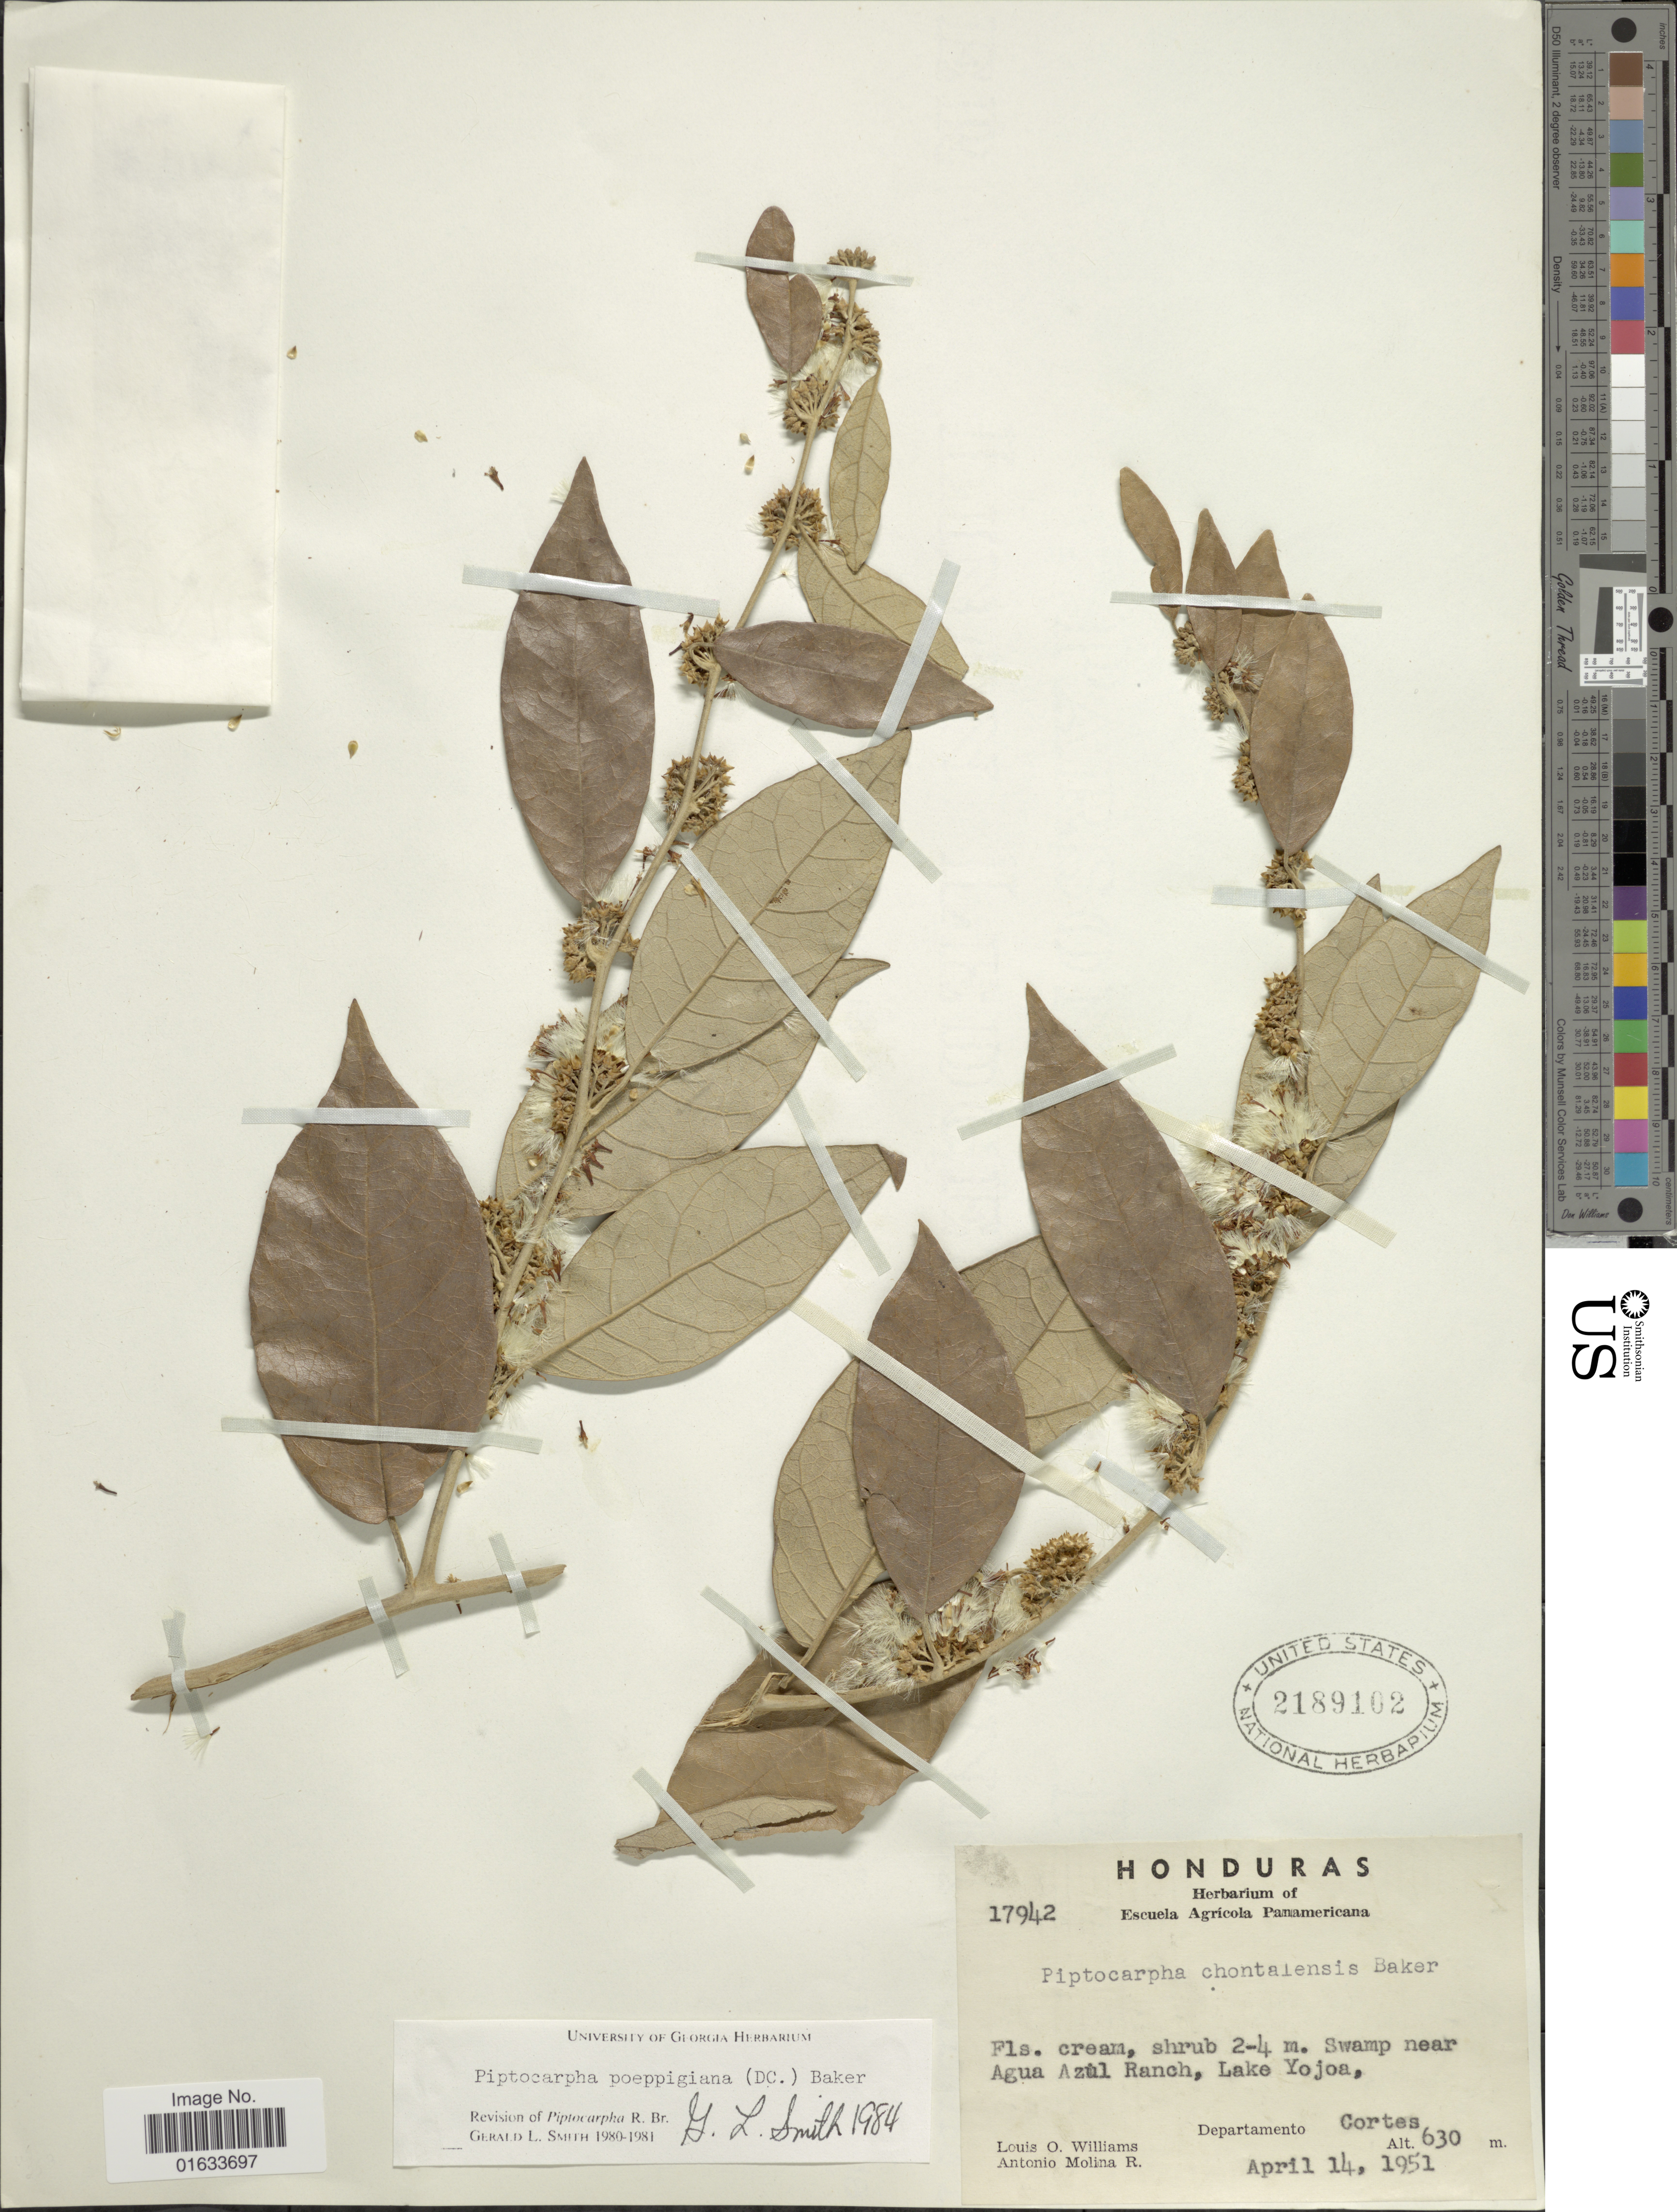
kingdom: Plantae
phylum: Tracheophyta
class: Magnoliopsida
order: Asterales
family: Asteraceae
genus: Piptocarpha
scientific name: Piptocarpha poeppigiana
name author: (DC.) Baker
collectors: L. O. Williams & A. Molina R.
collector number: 17942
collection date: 1951-04-14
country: Honduras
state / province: Cortés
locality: Swamp near Agua Azul Ranch, Lake Yojoa, Departamento Cortes.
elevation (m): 630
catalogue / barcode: US 2189102